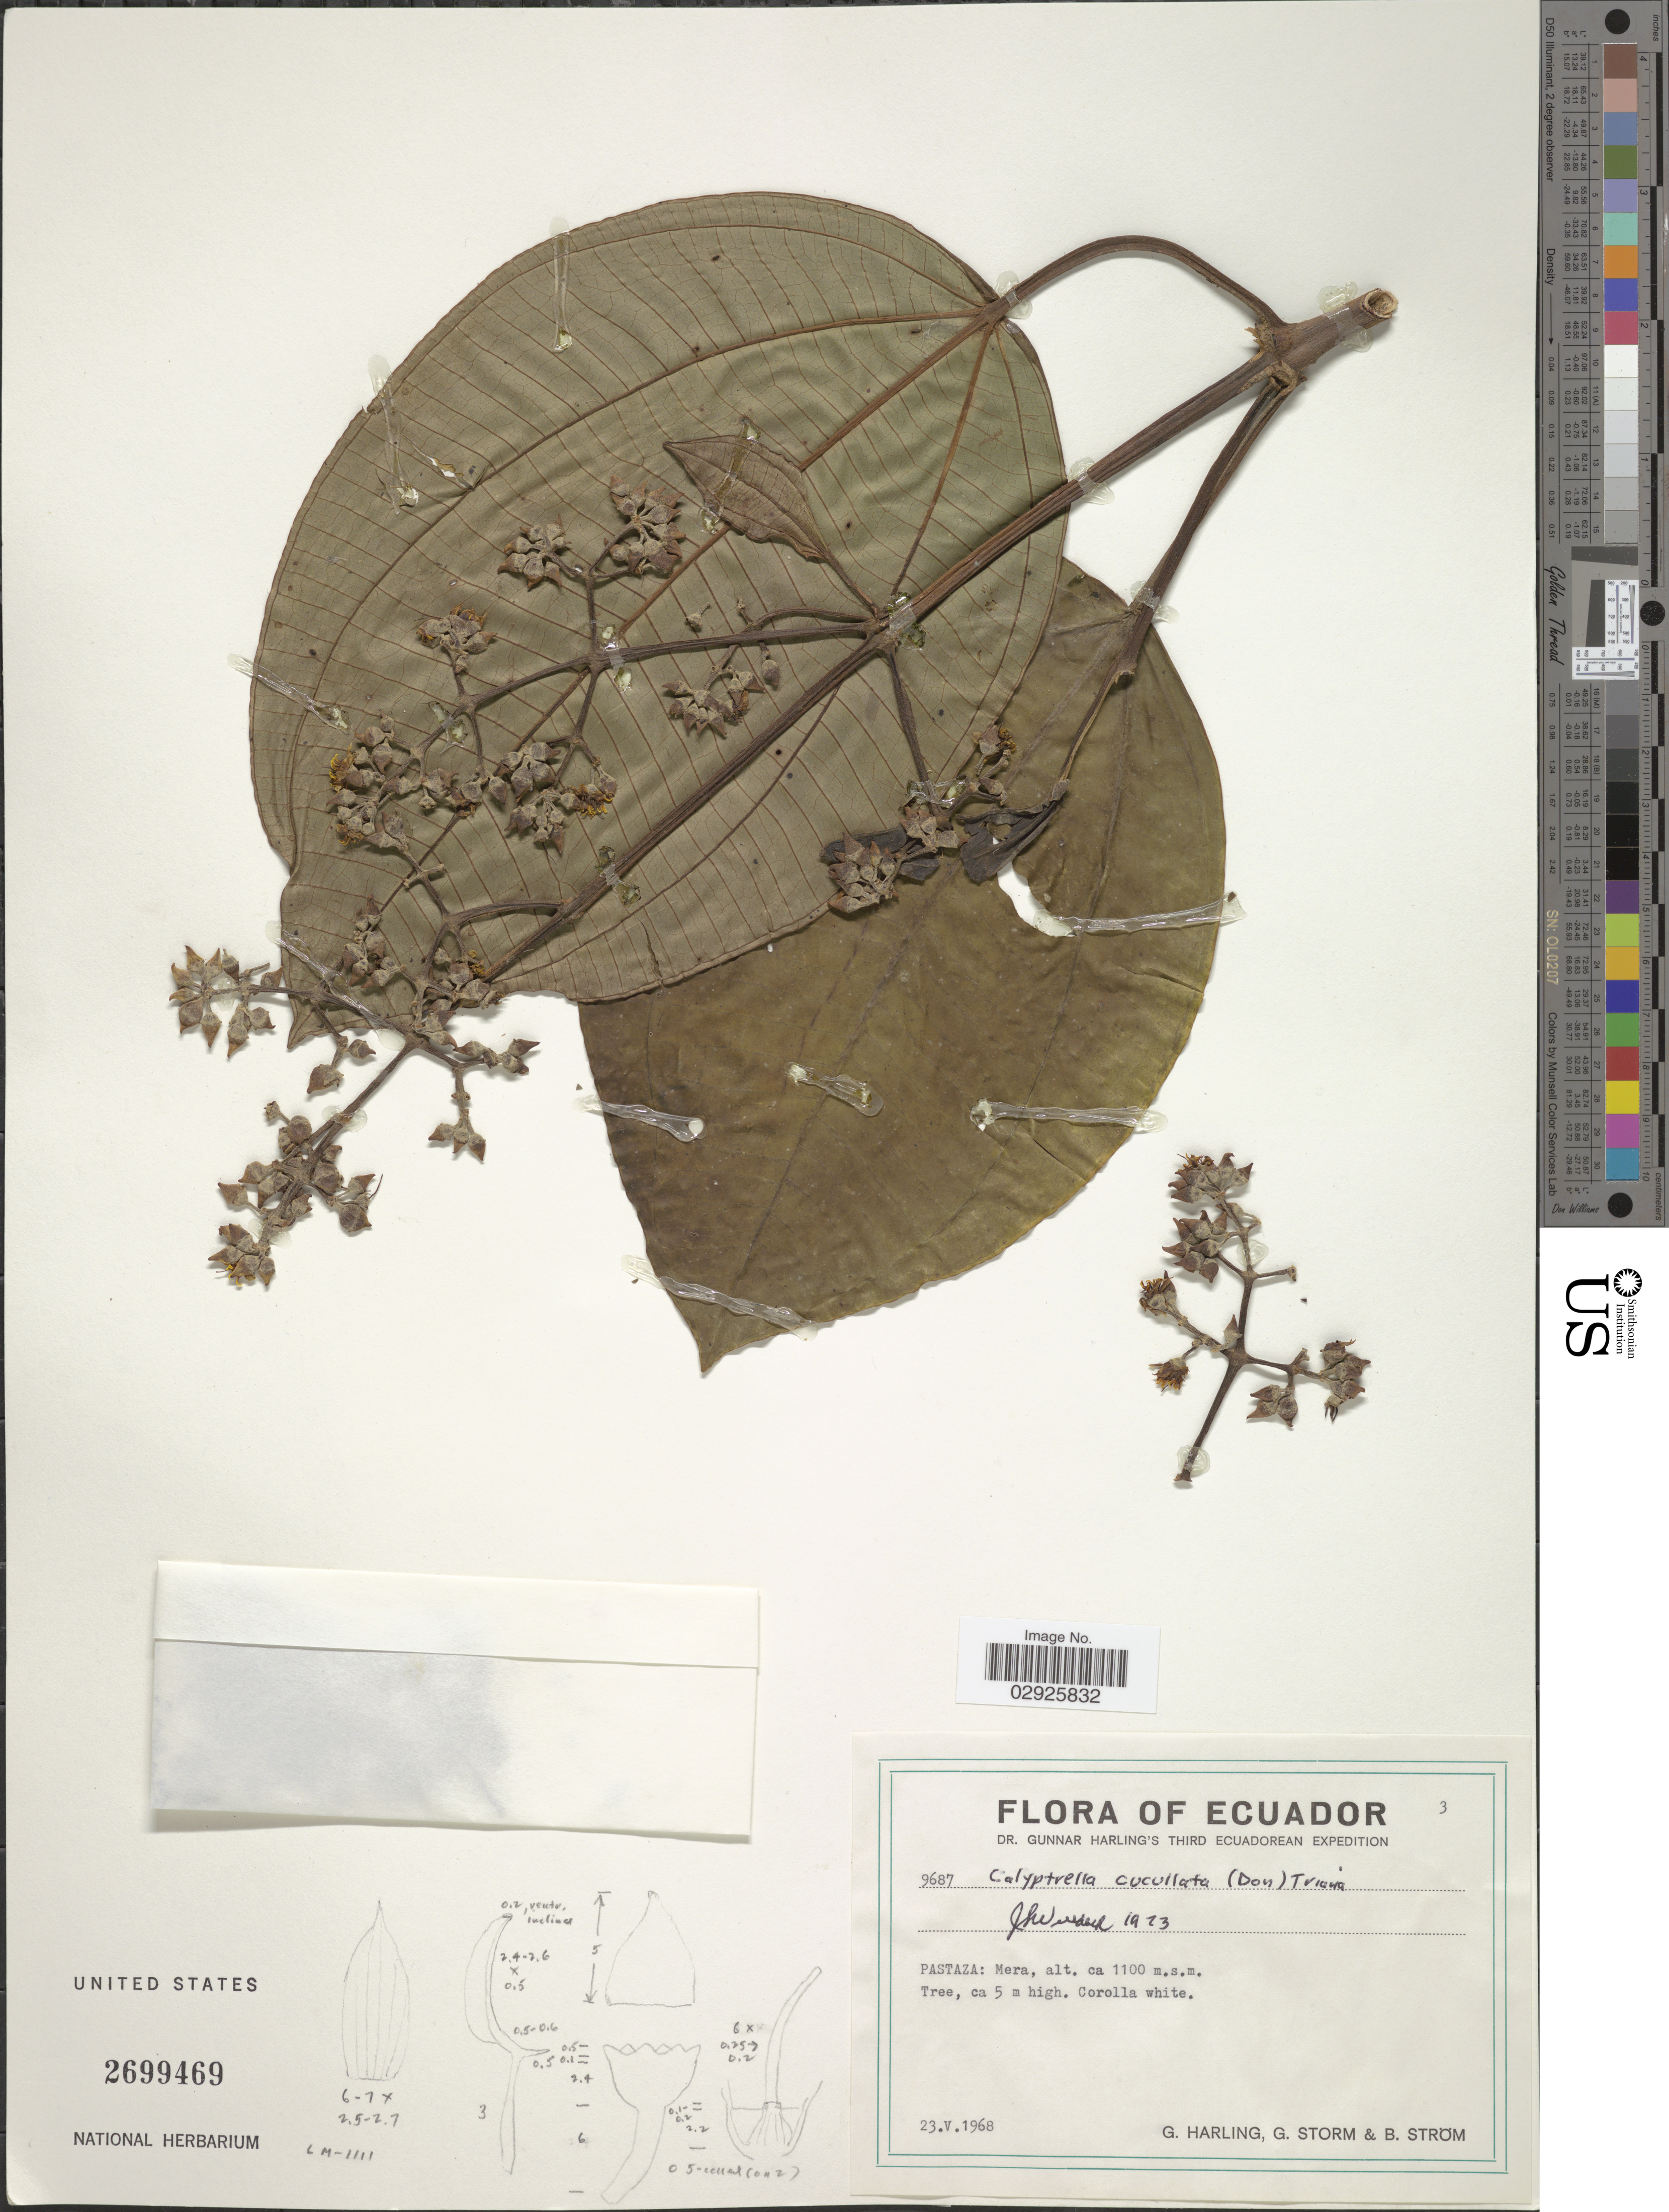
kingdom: Plantae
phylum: Tracheophyta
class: Magnoliopsida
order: Myrtales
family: Melastomataceae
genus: Graffenrieda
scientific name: Graffenrieda cucullata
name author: (Triana) L.O. Williams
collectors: G. Harling, G. Storm & B. Ström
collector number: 9687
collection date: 1968-05-23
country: Ecuador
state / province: Pastaza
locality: Mera.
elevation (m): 1100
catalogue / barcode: US 2699469